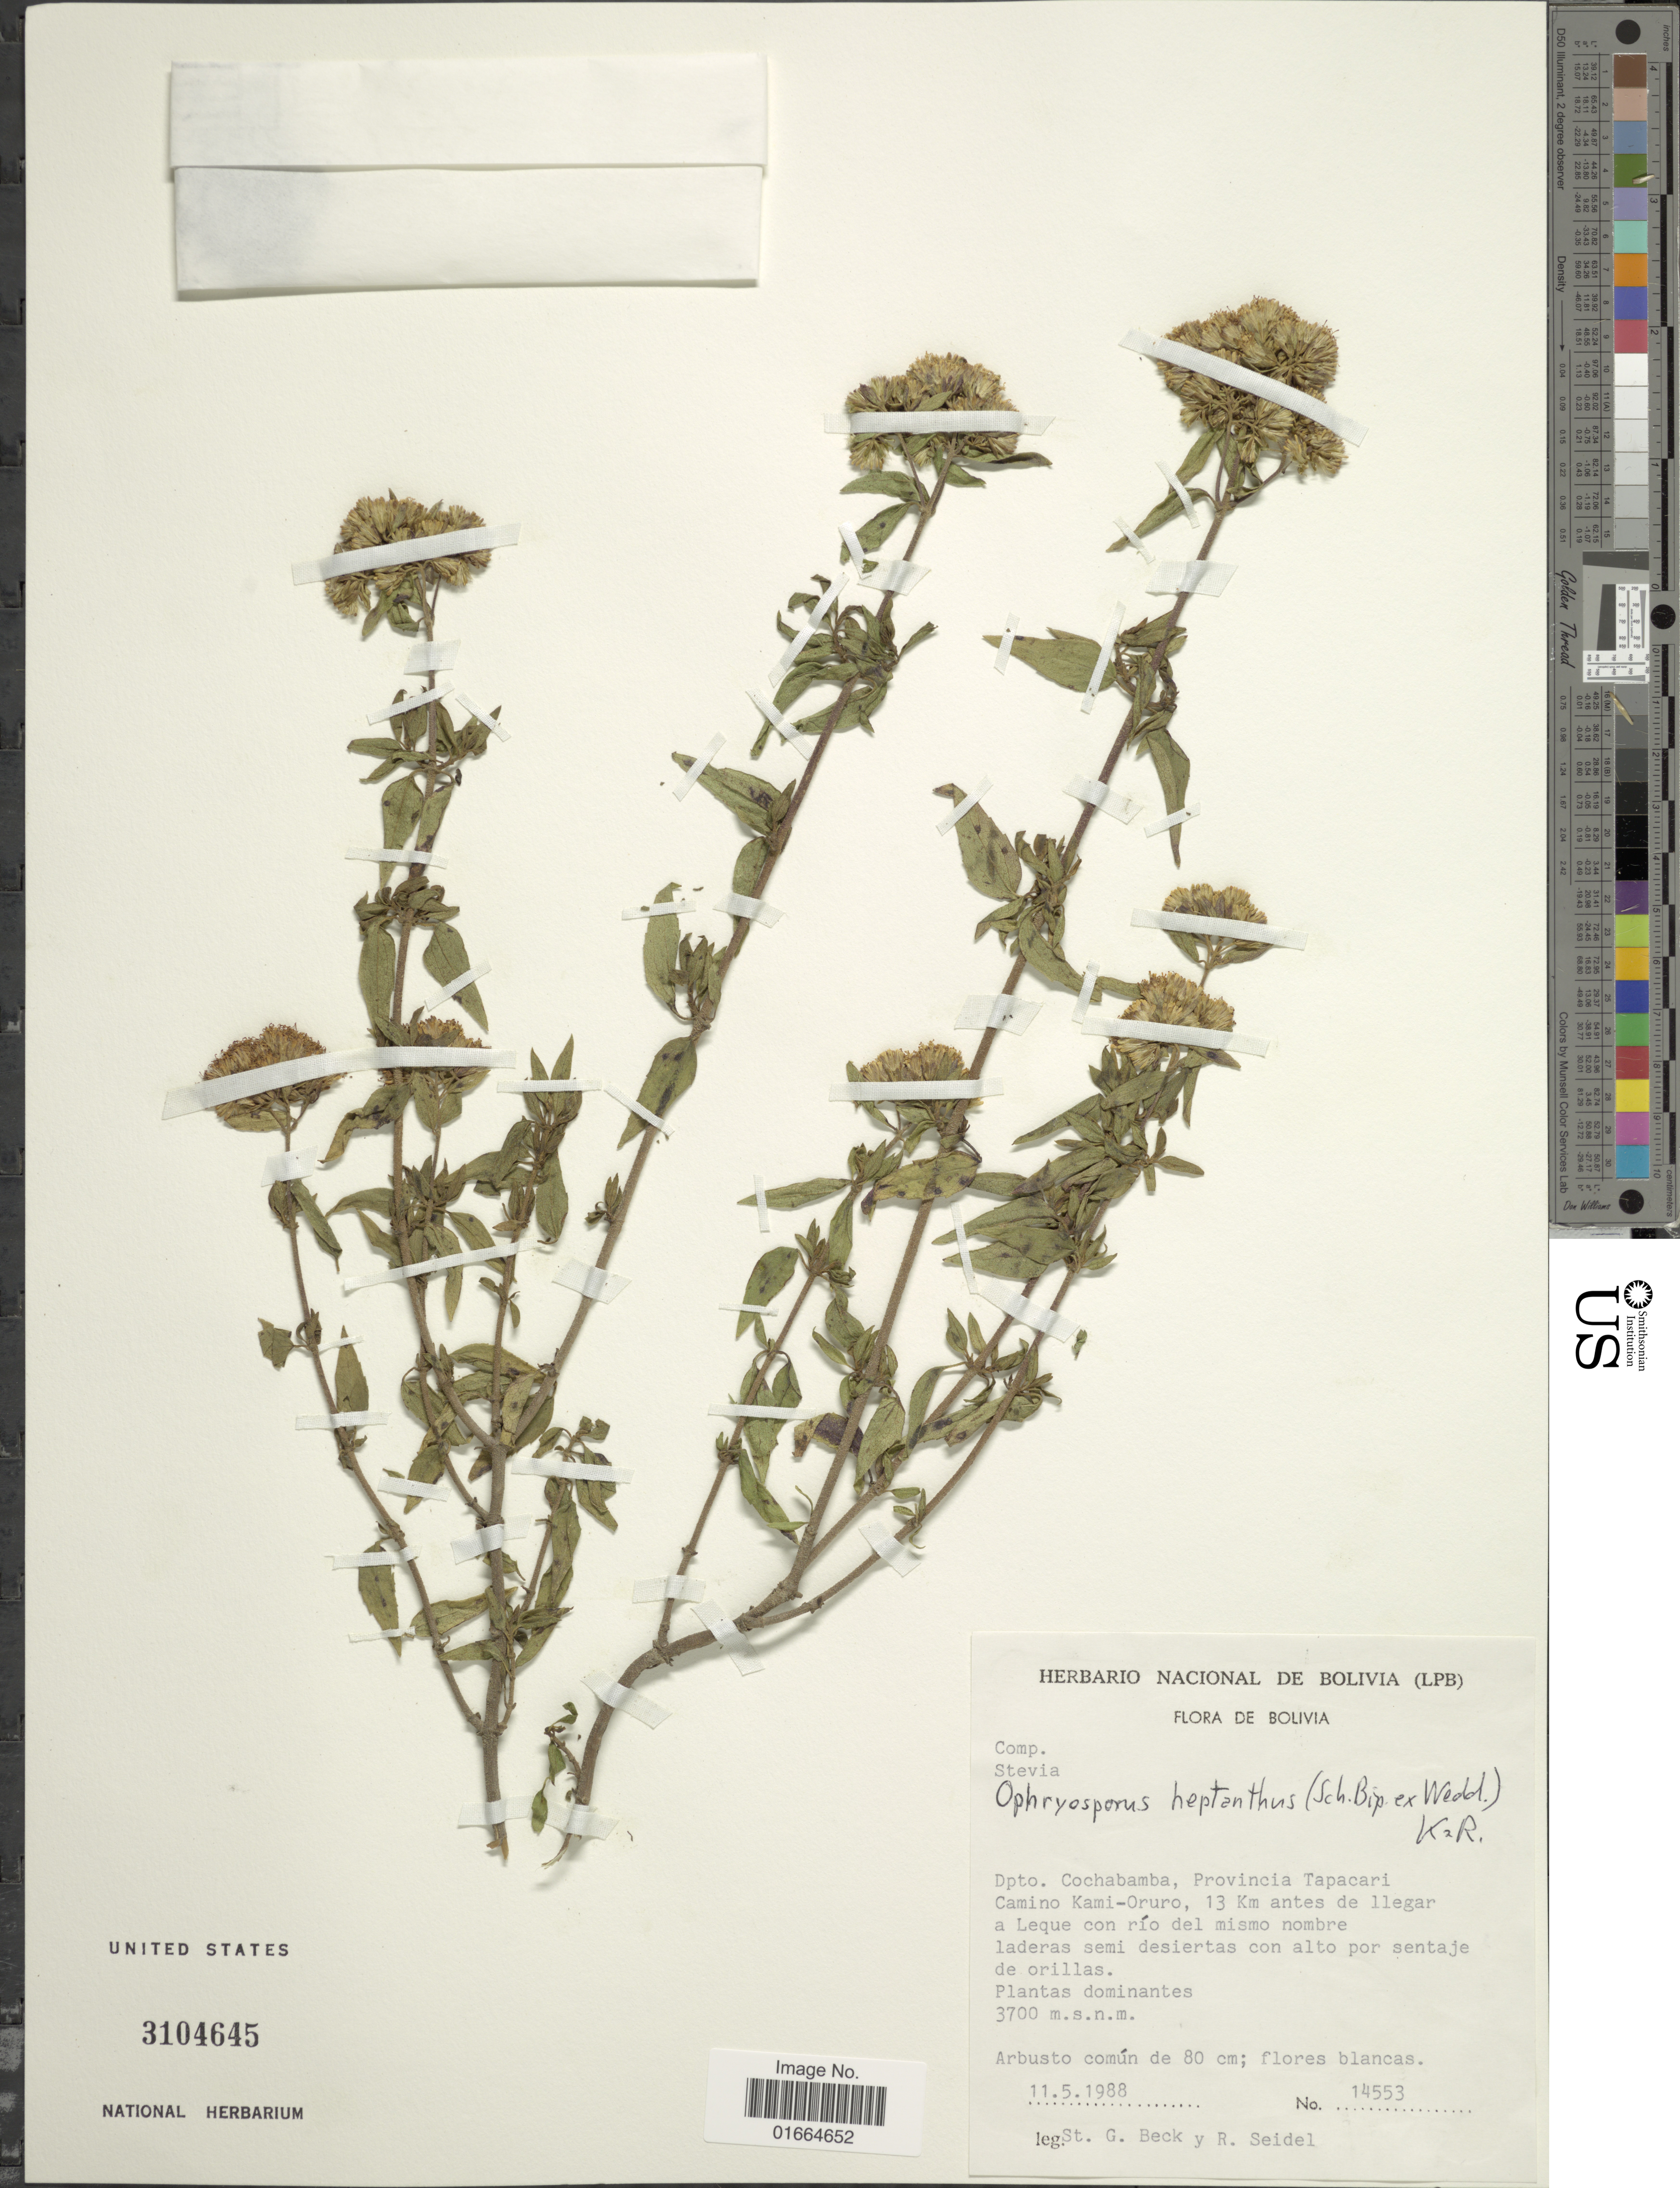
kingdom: Plantae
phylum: Tracheophyta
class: Magnoliopsida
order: Asterales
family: Asteraceae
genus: Ophryosporus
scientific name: Ophryosporus heptanthus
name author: (Sch. Bip. ex Wedd.) R.M. King & H. Rob.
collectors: S. G. Beck & R. Seidel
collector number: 14553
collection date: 1988-05-11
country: Bolivia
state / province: Cochabamba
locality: Dpto. Cochabamba, Provincia Tapaycari, Camino Kami-Oruro, 13 Km antes de llegar a Leque conrio del mismo nombre ladreas semi desiertes con alto por sentaje de orillas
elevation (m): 3700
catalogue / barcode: US 3104645